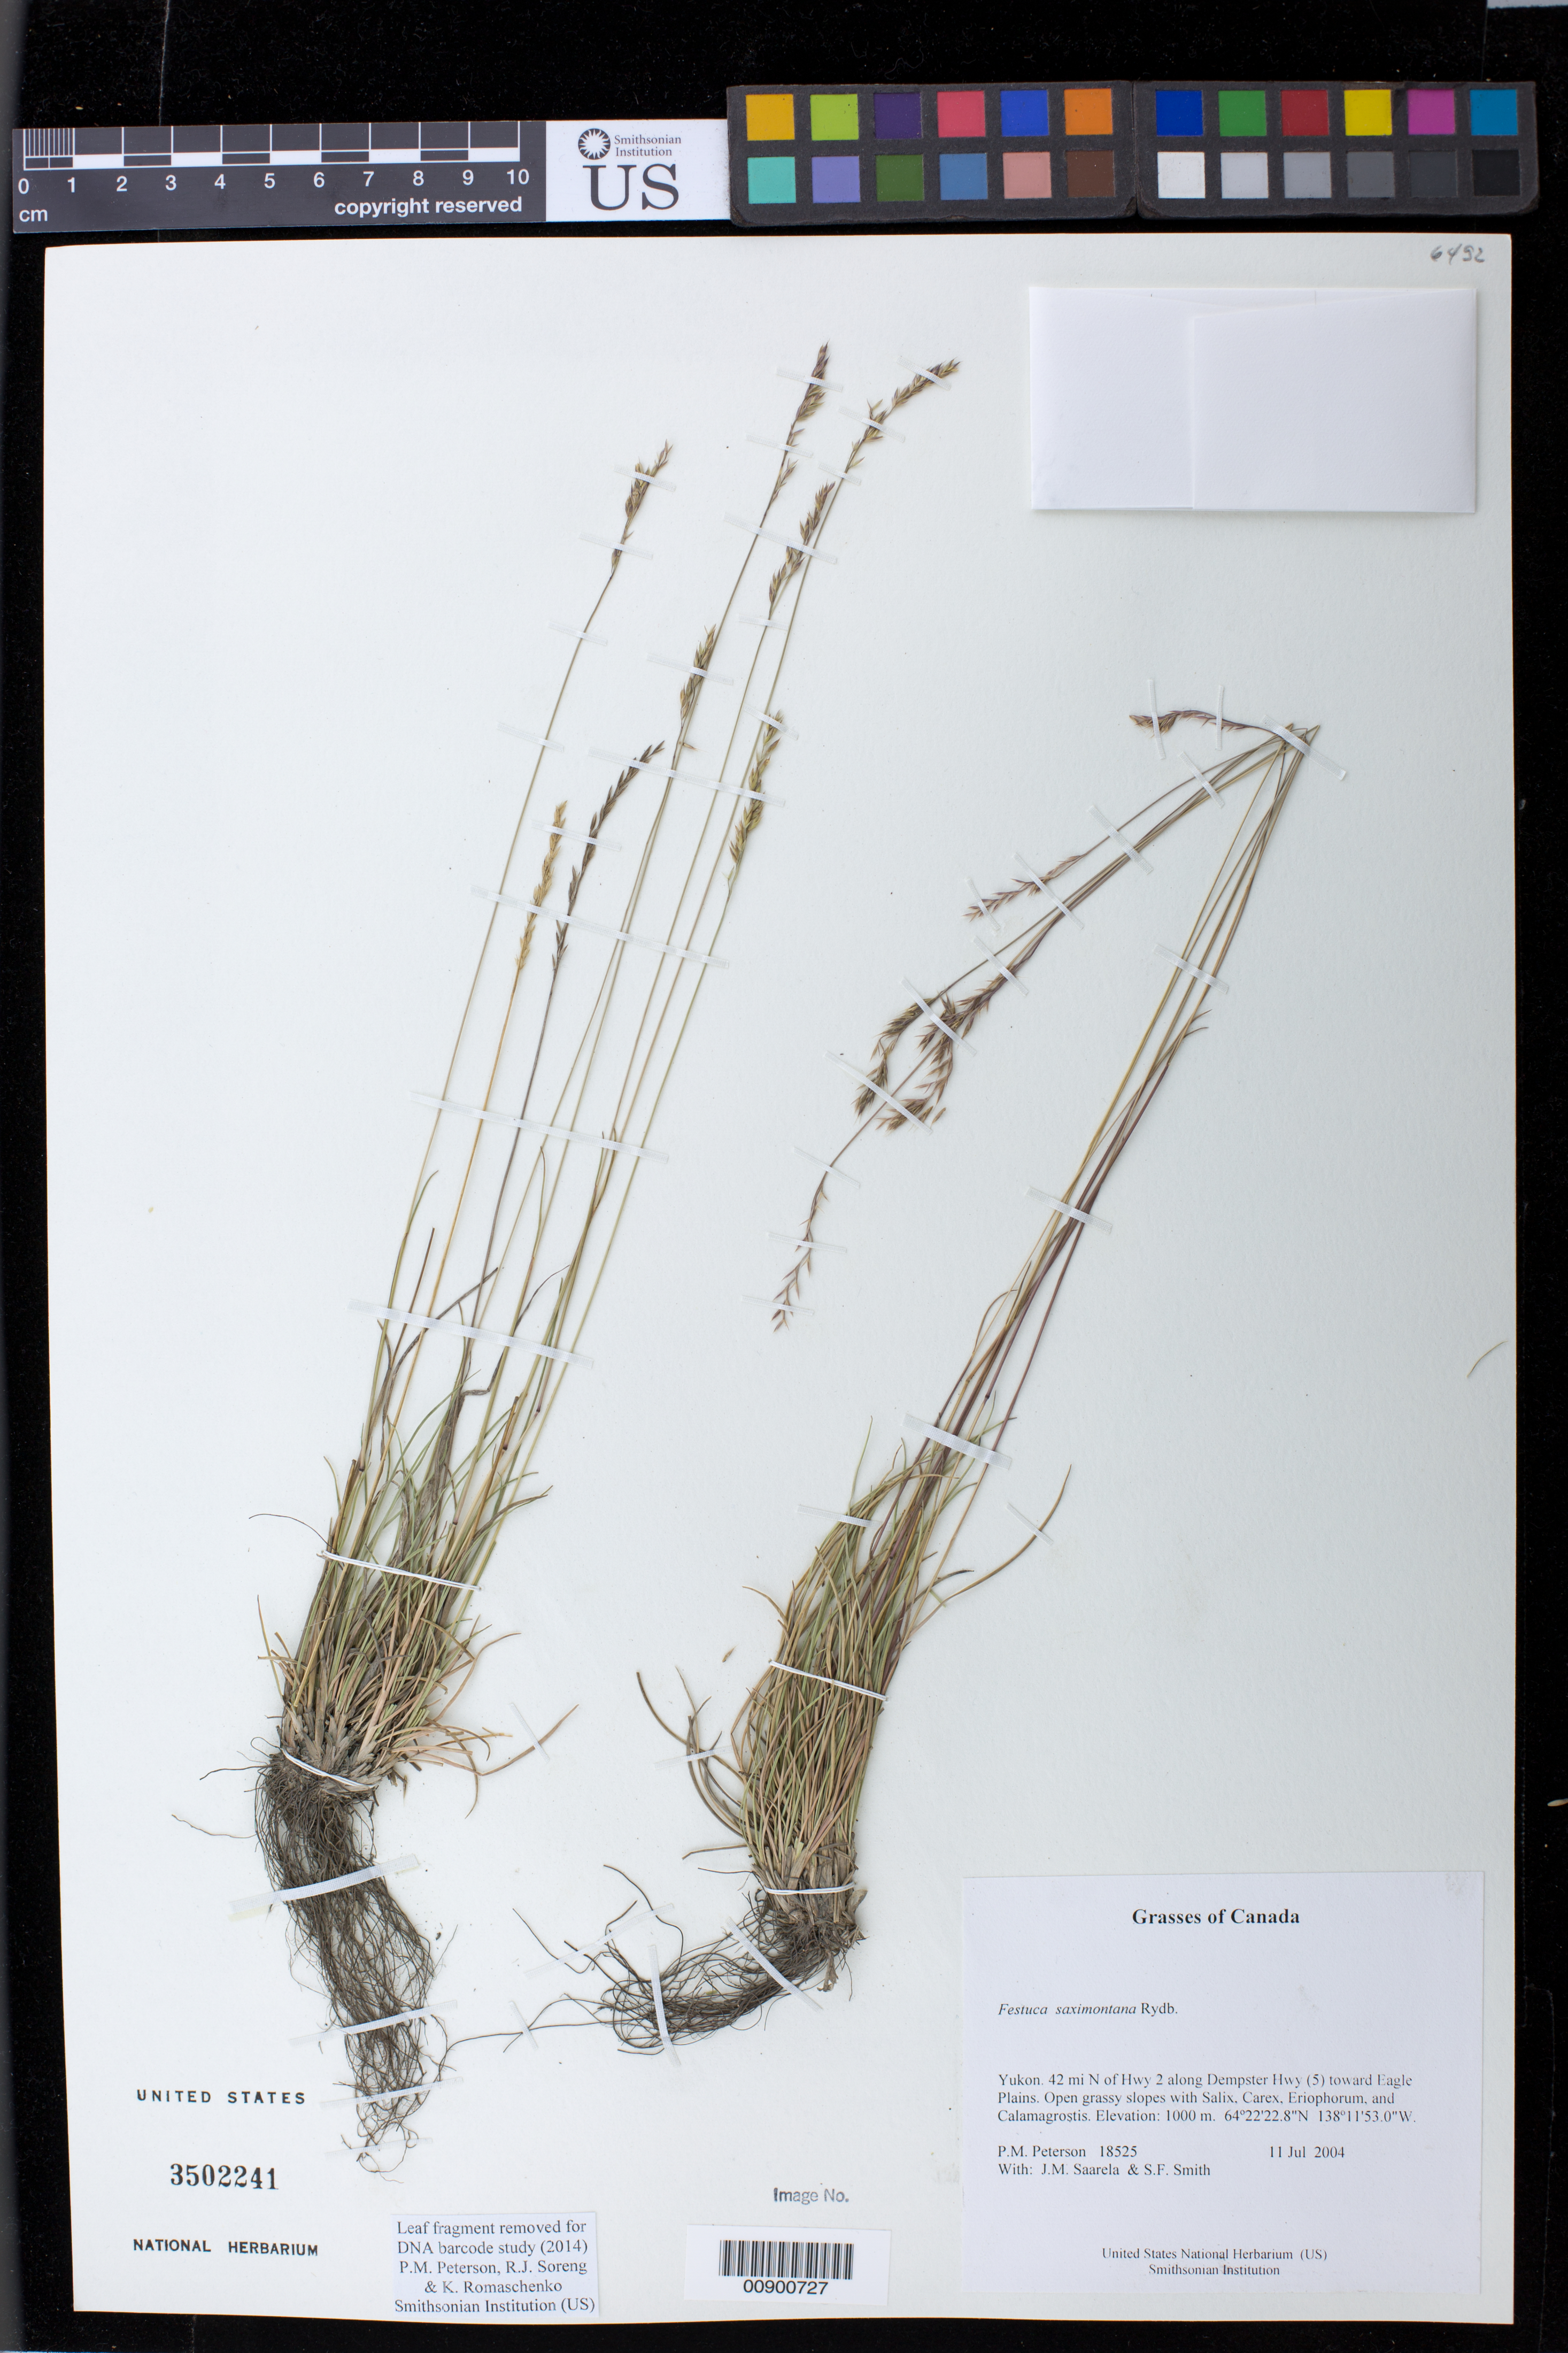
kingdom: Plantae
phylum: Tracheophyta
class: Liliopsida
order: Poales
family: Poaceae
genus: Festuca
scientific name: Festuca saximontana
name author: Rydb.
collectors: P. M. Peterson, J. Saarela & S.F. Smith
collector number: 18525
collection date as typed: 11 Jul 2004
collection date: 2004-07-11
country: Canada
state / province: Yukon Territory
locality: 42 mi N of Hwy 2 along Dempster Hwy (5) toward Eagle Plains. Open grassy slopes with Salix, Carex, Eriophorum, and Calamagrostis.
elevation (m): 1000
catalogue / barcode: US 3502241